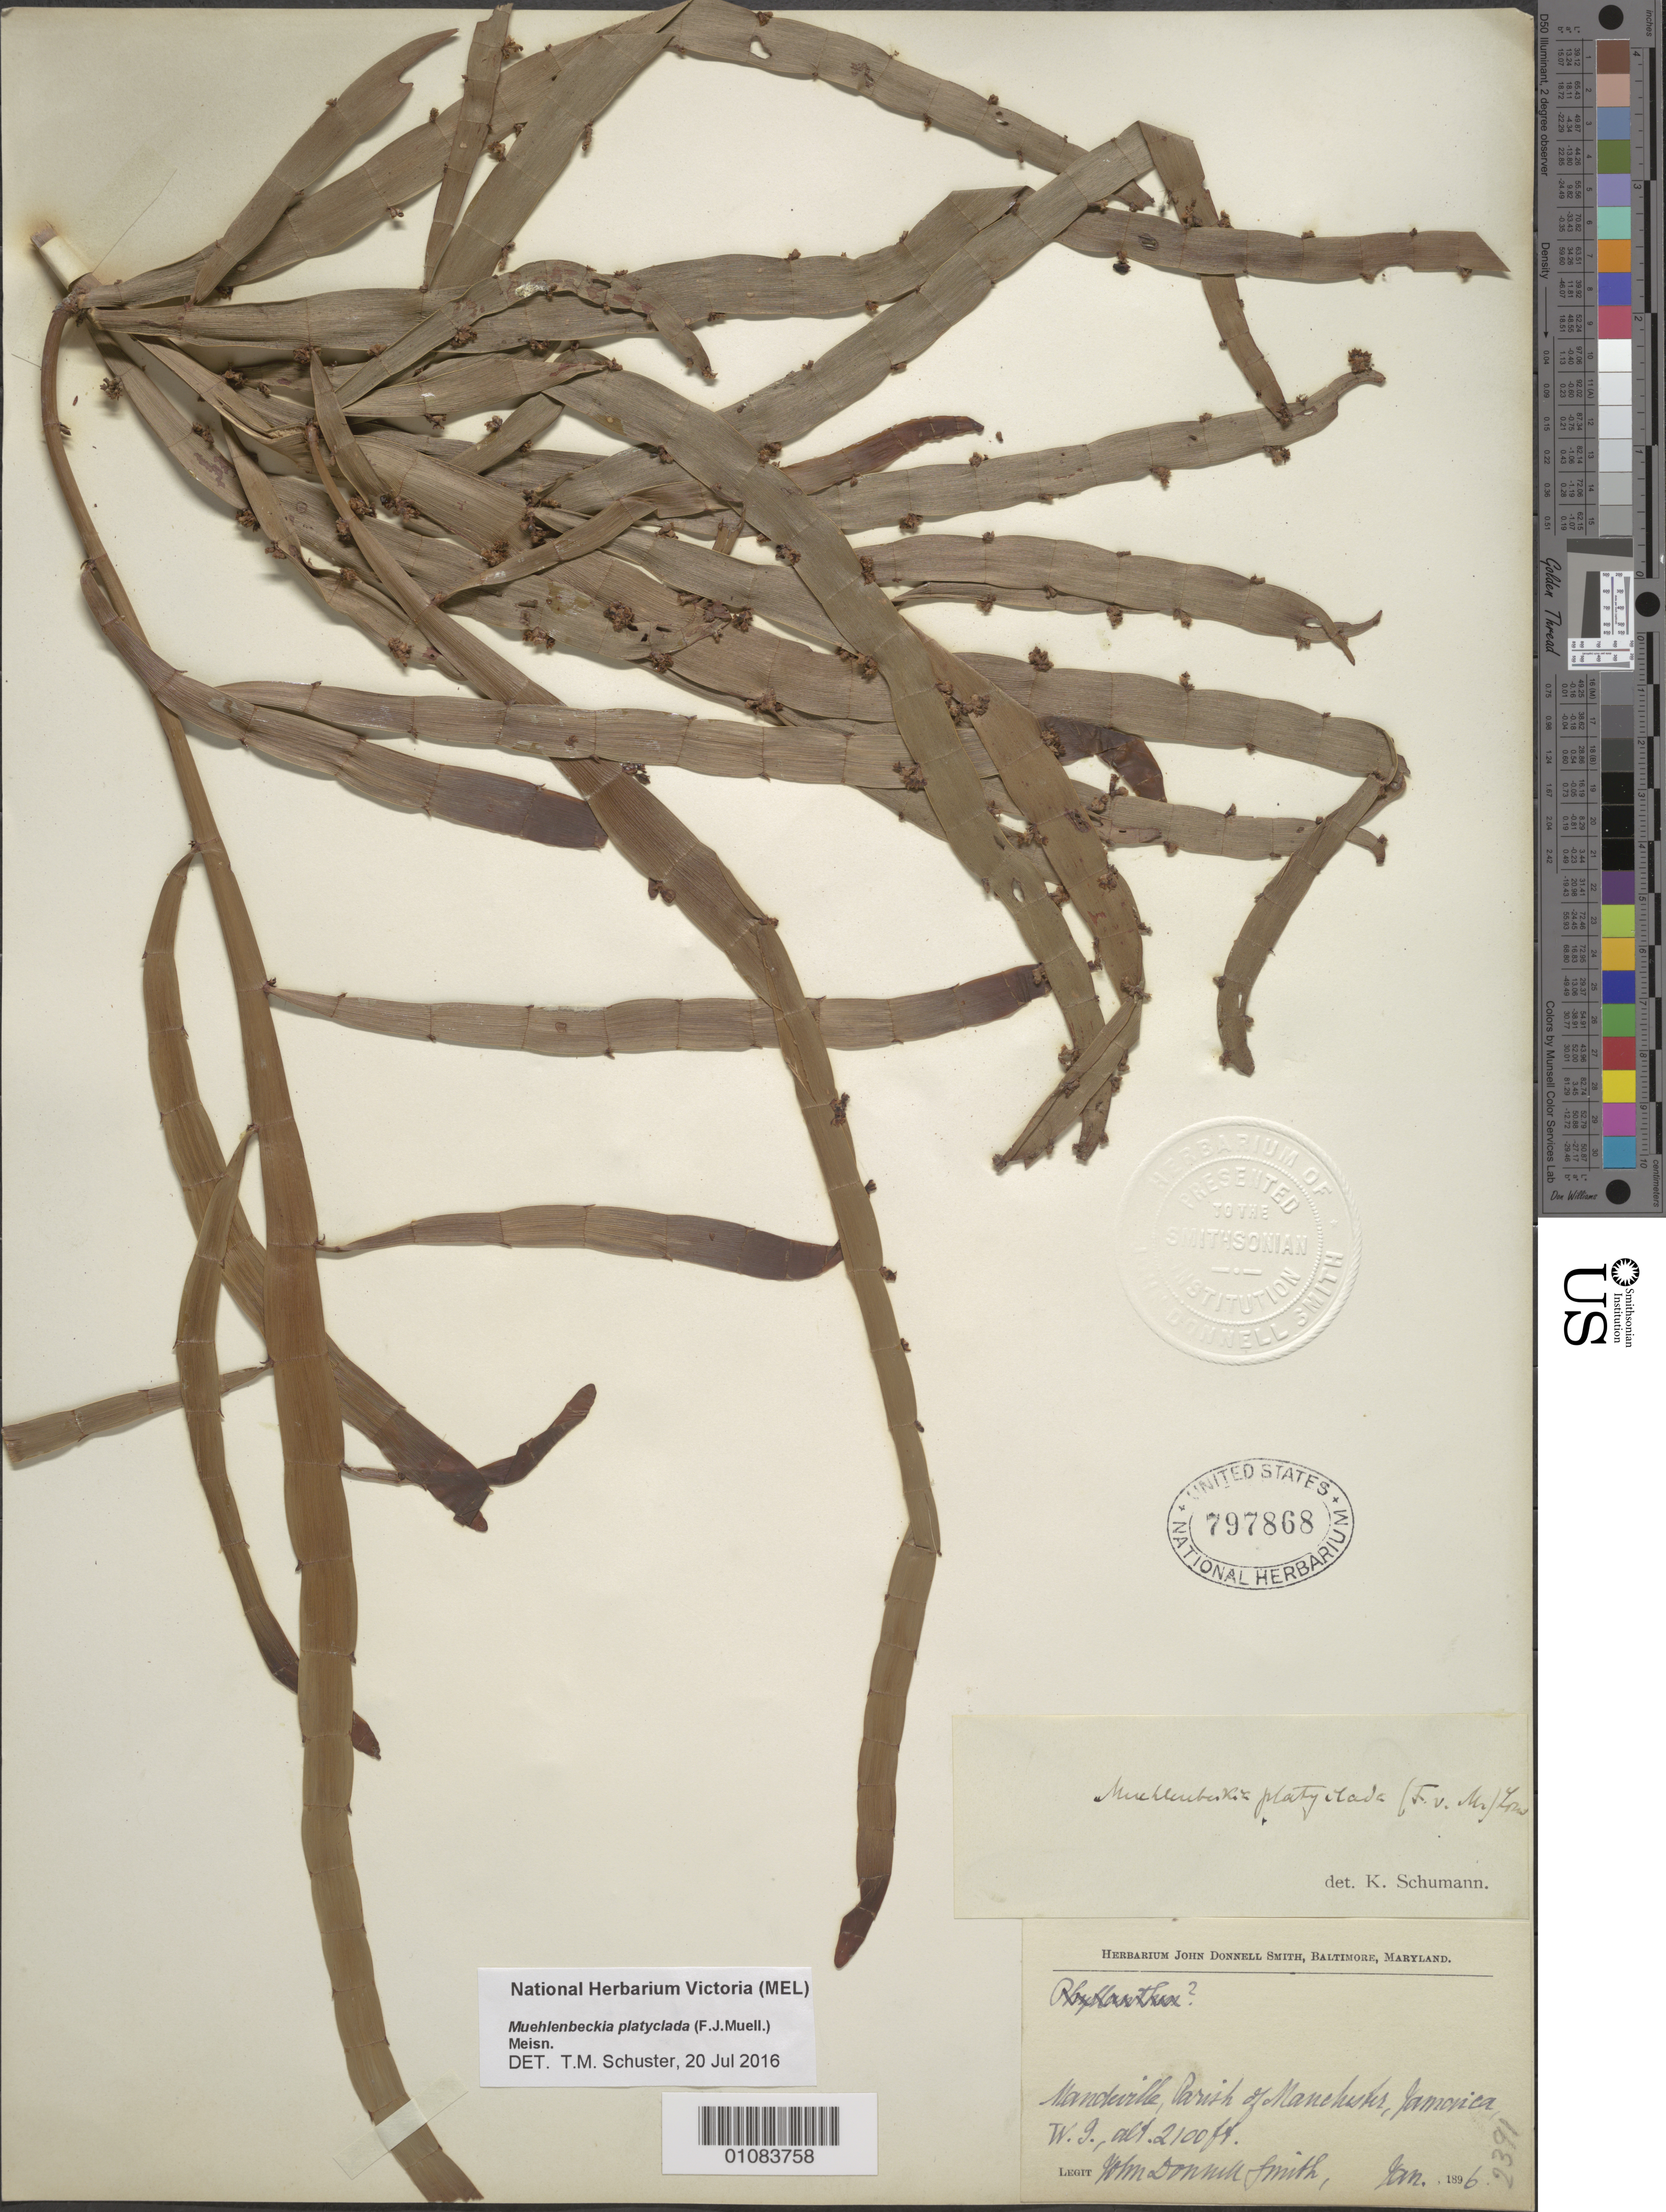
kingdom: Plantae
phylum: Tracheophyta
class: Magnoliopsida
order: Caryophyllales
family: Polygonaceae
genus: Muehlenbeckia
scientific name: Muehlenbeckia triloba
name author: Danser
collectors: J. Donnell Smith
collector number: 2391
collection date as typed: Jan 1896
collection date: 1896-01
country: Jamaica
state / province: Manchester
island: Jamaica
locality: Mandeville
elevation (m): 640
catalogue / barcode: US 797868